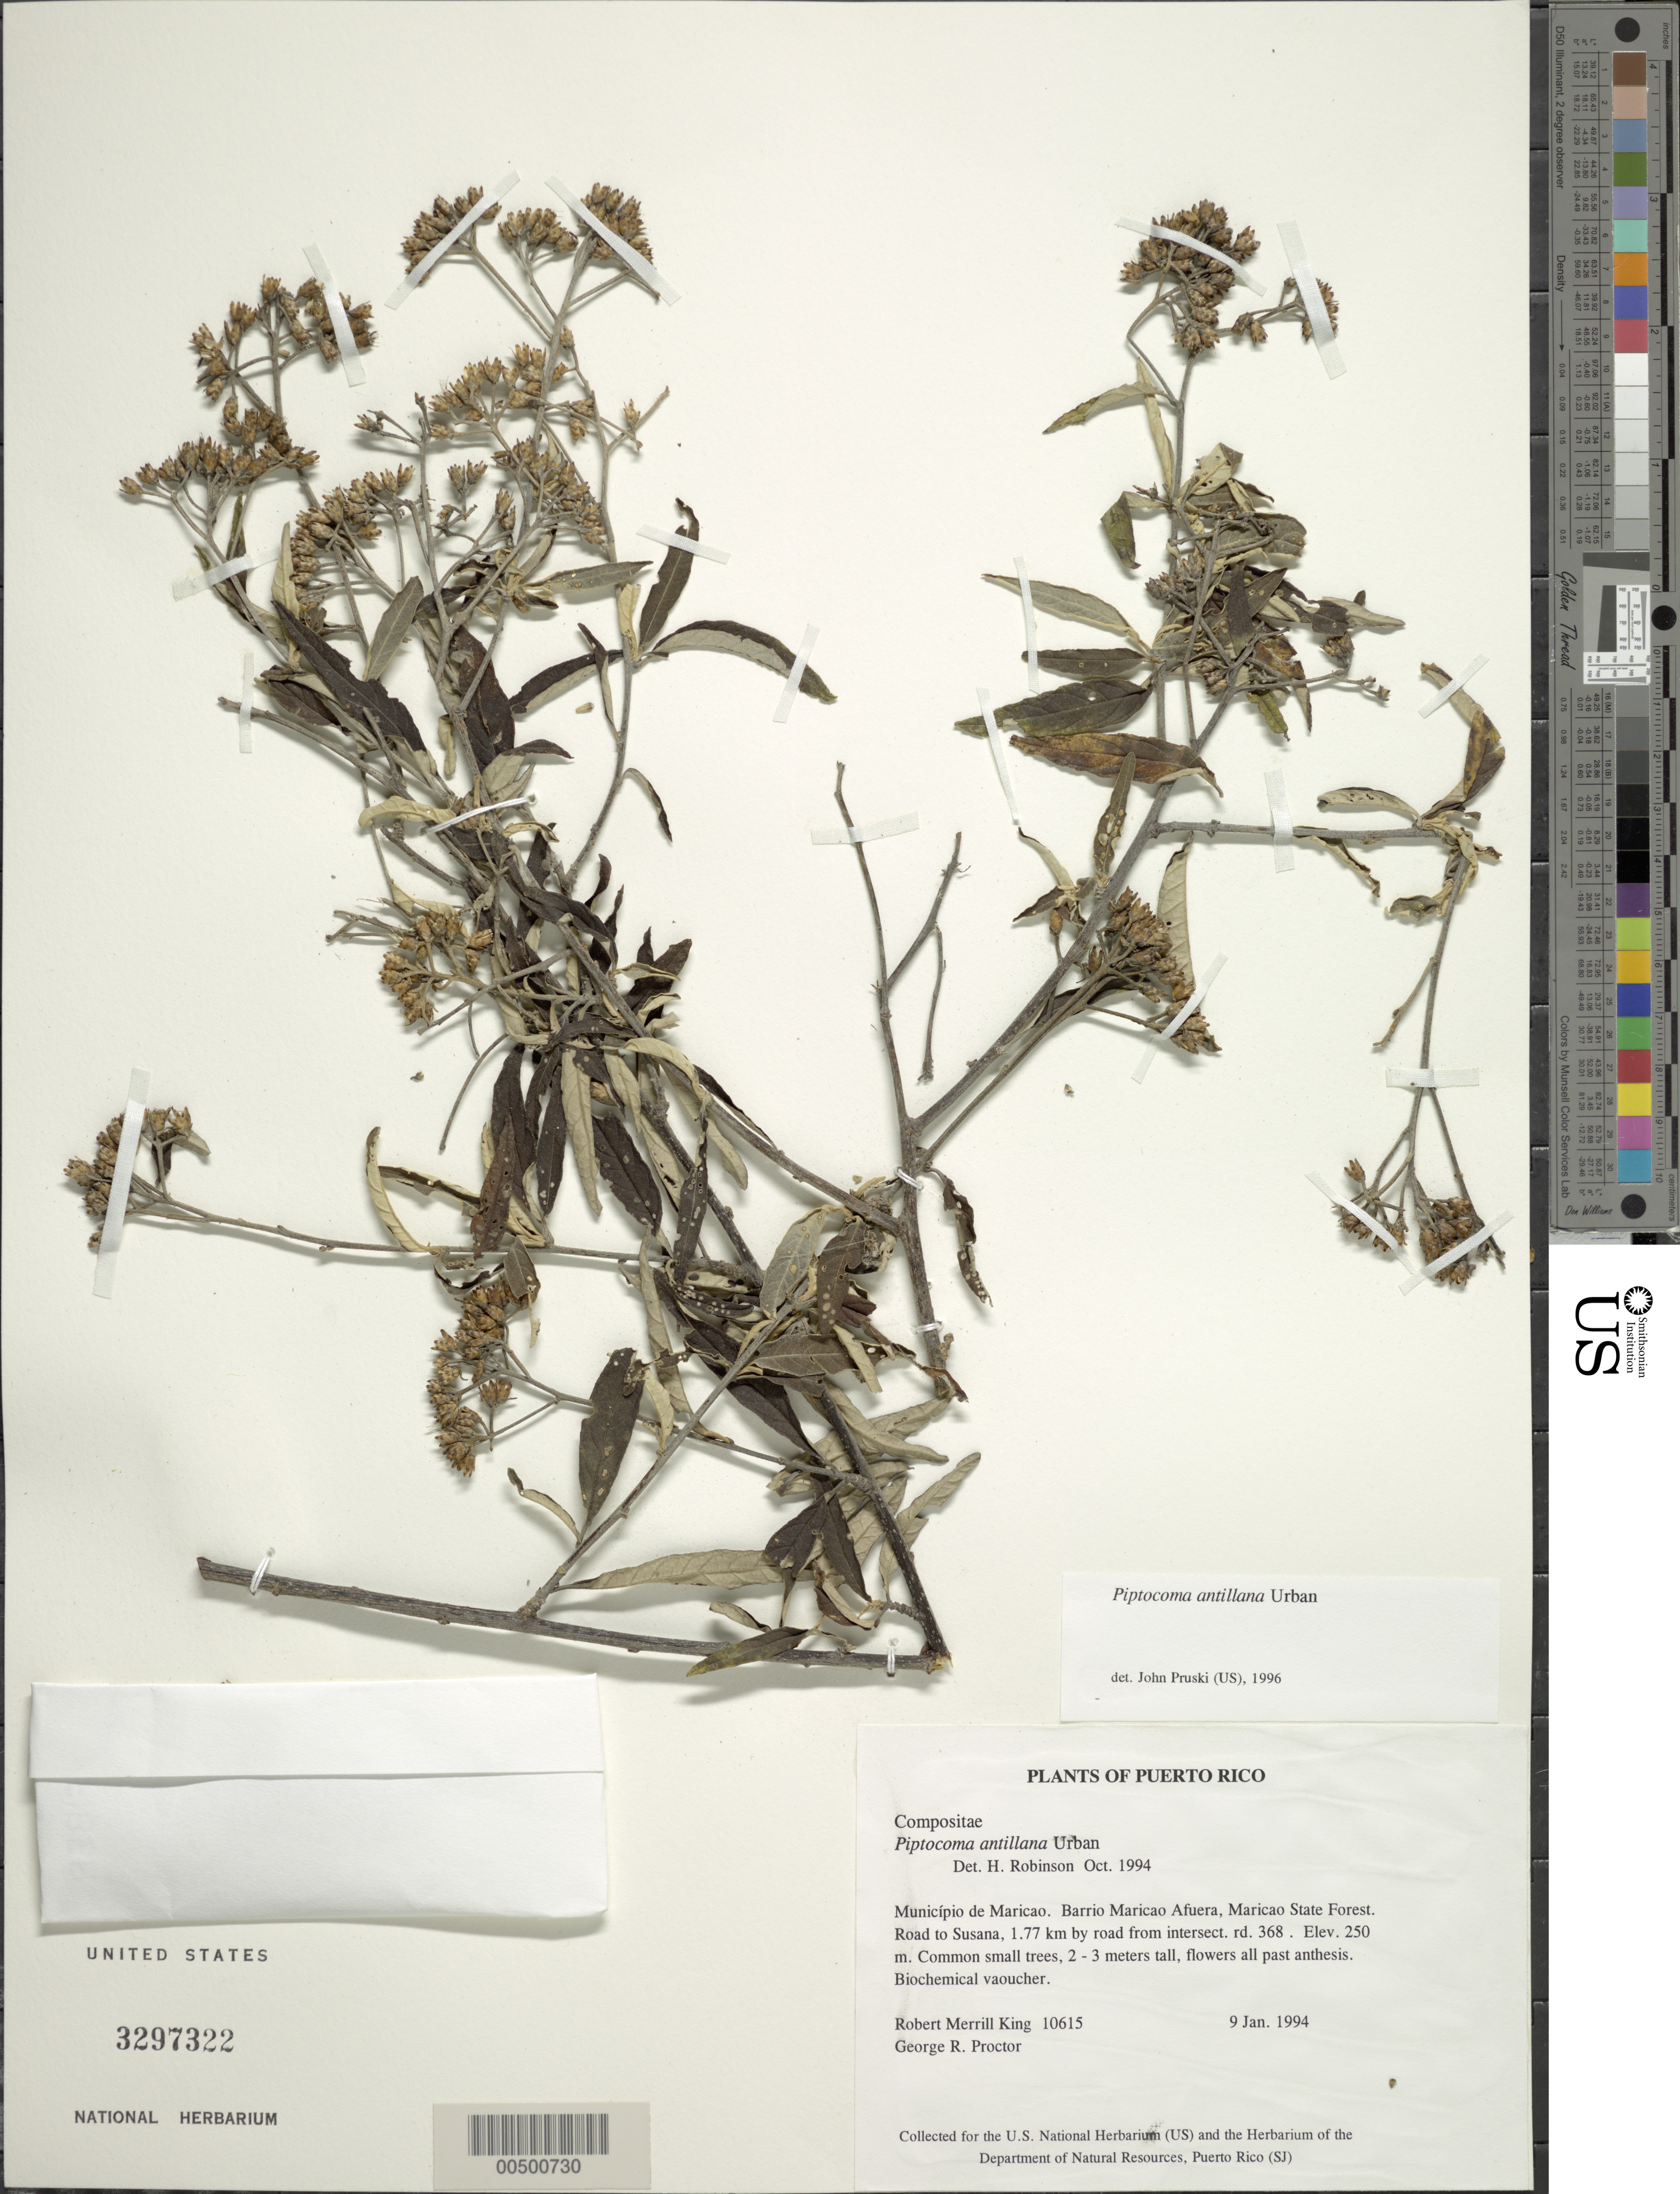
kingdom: Plantae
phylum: Tracheophyta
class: Magnoliopsida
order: Asterales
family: Asteraceae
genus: Piptocoma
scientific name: Piptocoma antillana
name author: Urb.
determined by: Robinson, Harold E., (US)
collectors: R. M. King & G. Proctor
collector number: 10615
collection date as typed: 09 Jan 1994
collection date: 1994-01-09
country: Puerto Rico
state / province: Maricao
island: Greater Antilles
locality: Barrio Maricao Afuera, Maricao State Forest. Road to Susana, 1.77 km by road from intersect. rd. 368, Maricao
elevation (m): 250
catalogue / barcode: US 3297322